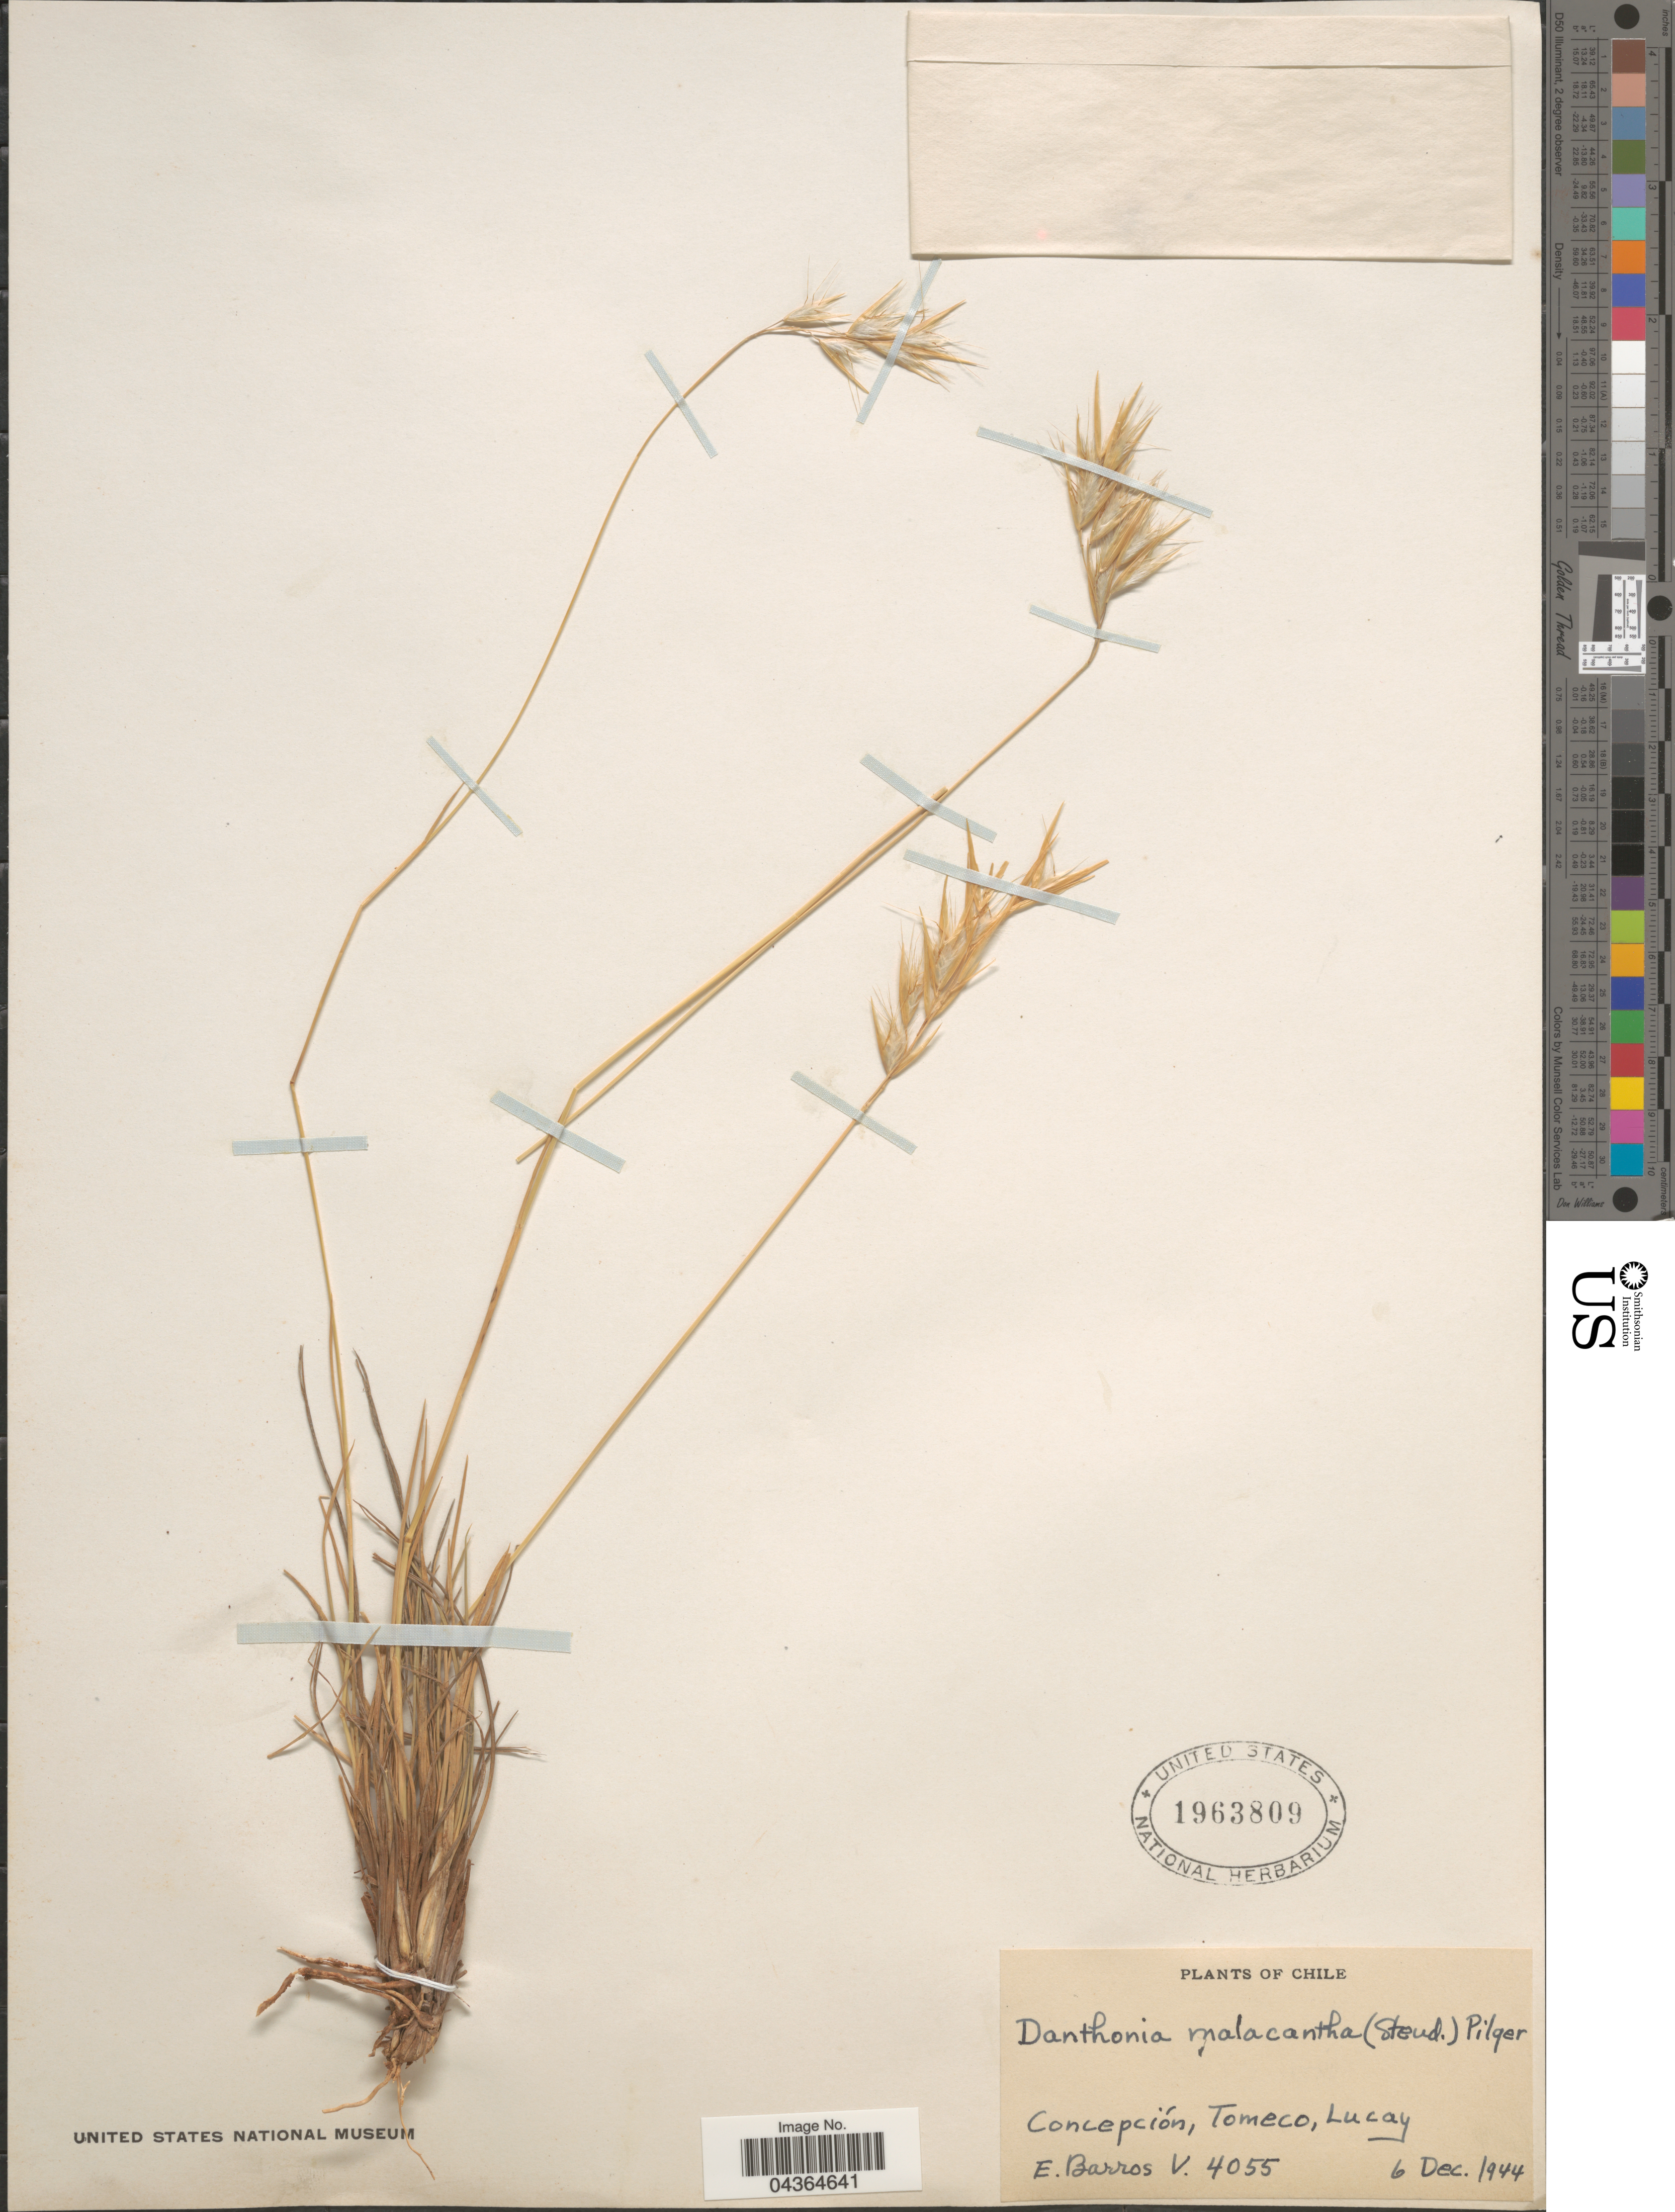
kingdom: Plantae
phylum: Tracheophyta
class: Liliopsida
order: Poales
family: Poaceae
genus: Danthonia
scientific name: Danthonia malacantha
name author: (Steud.) Pilg.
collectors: E. Barros V.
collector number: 4055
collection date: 1944-12-06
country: Chile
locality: Concepción, Tomeco, Lucay.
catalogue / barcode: US 1963809